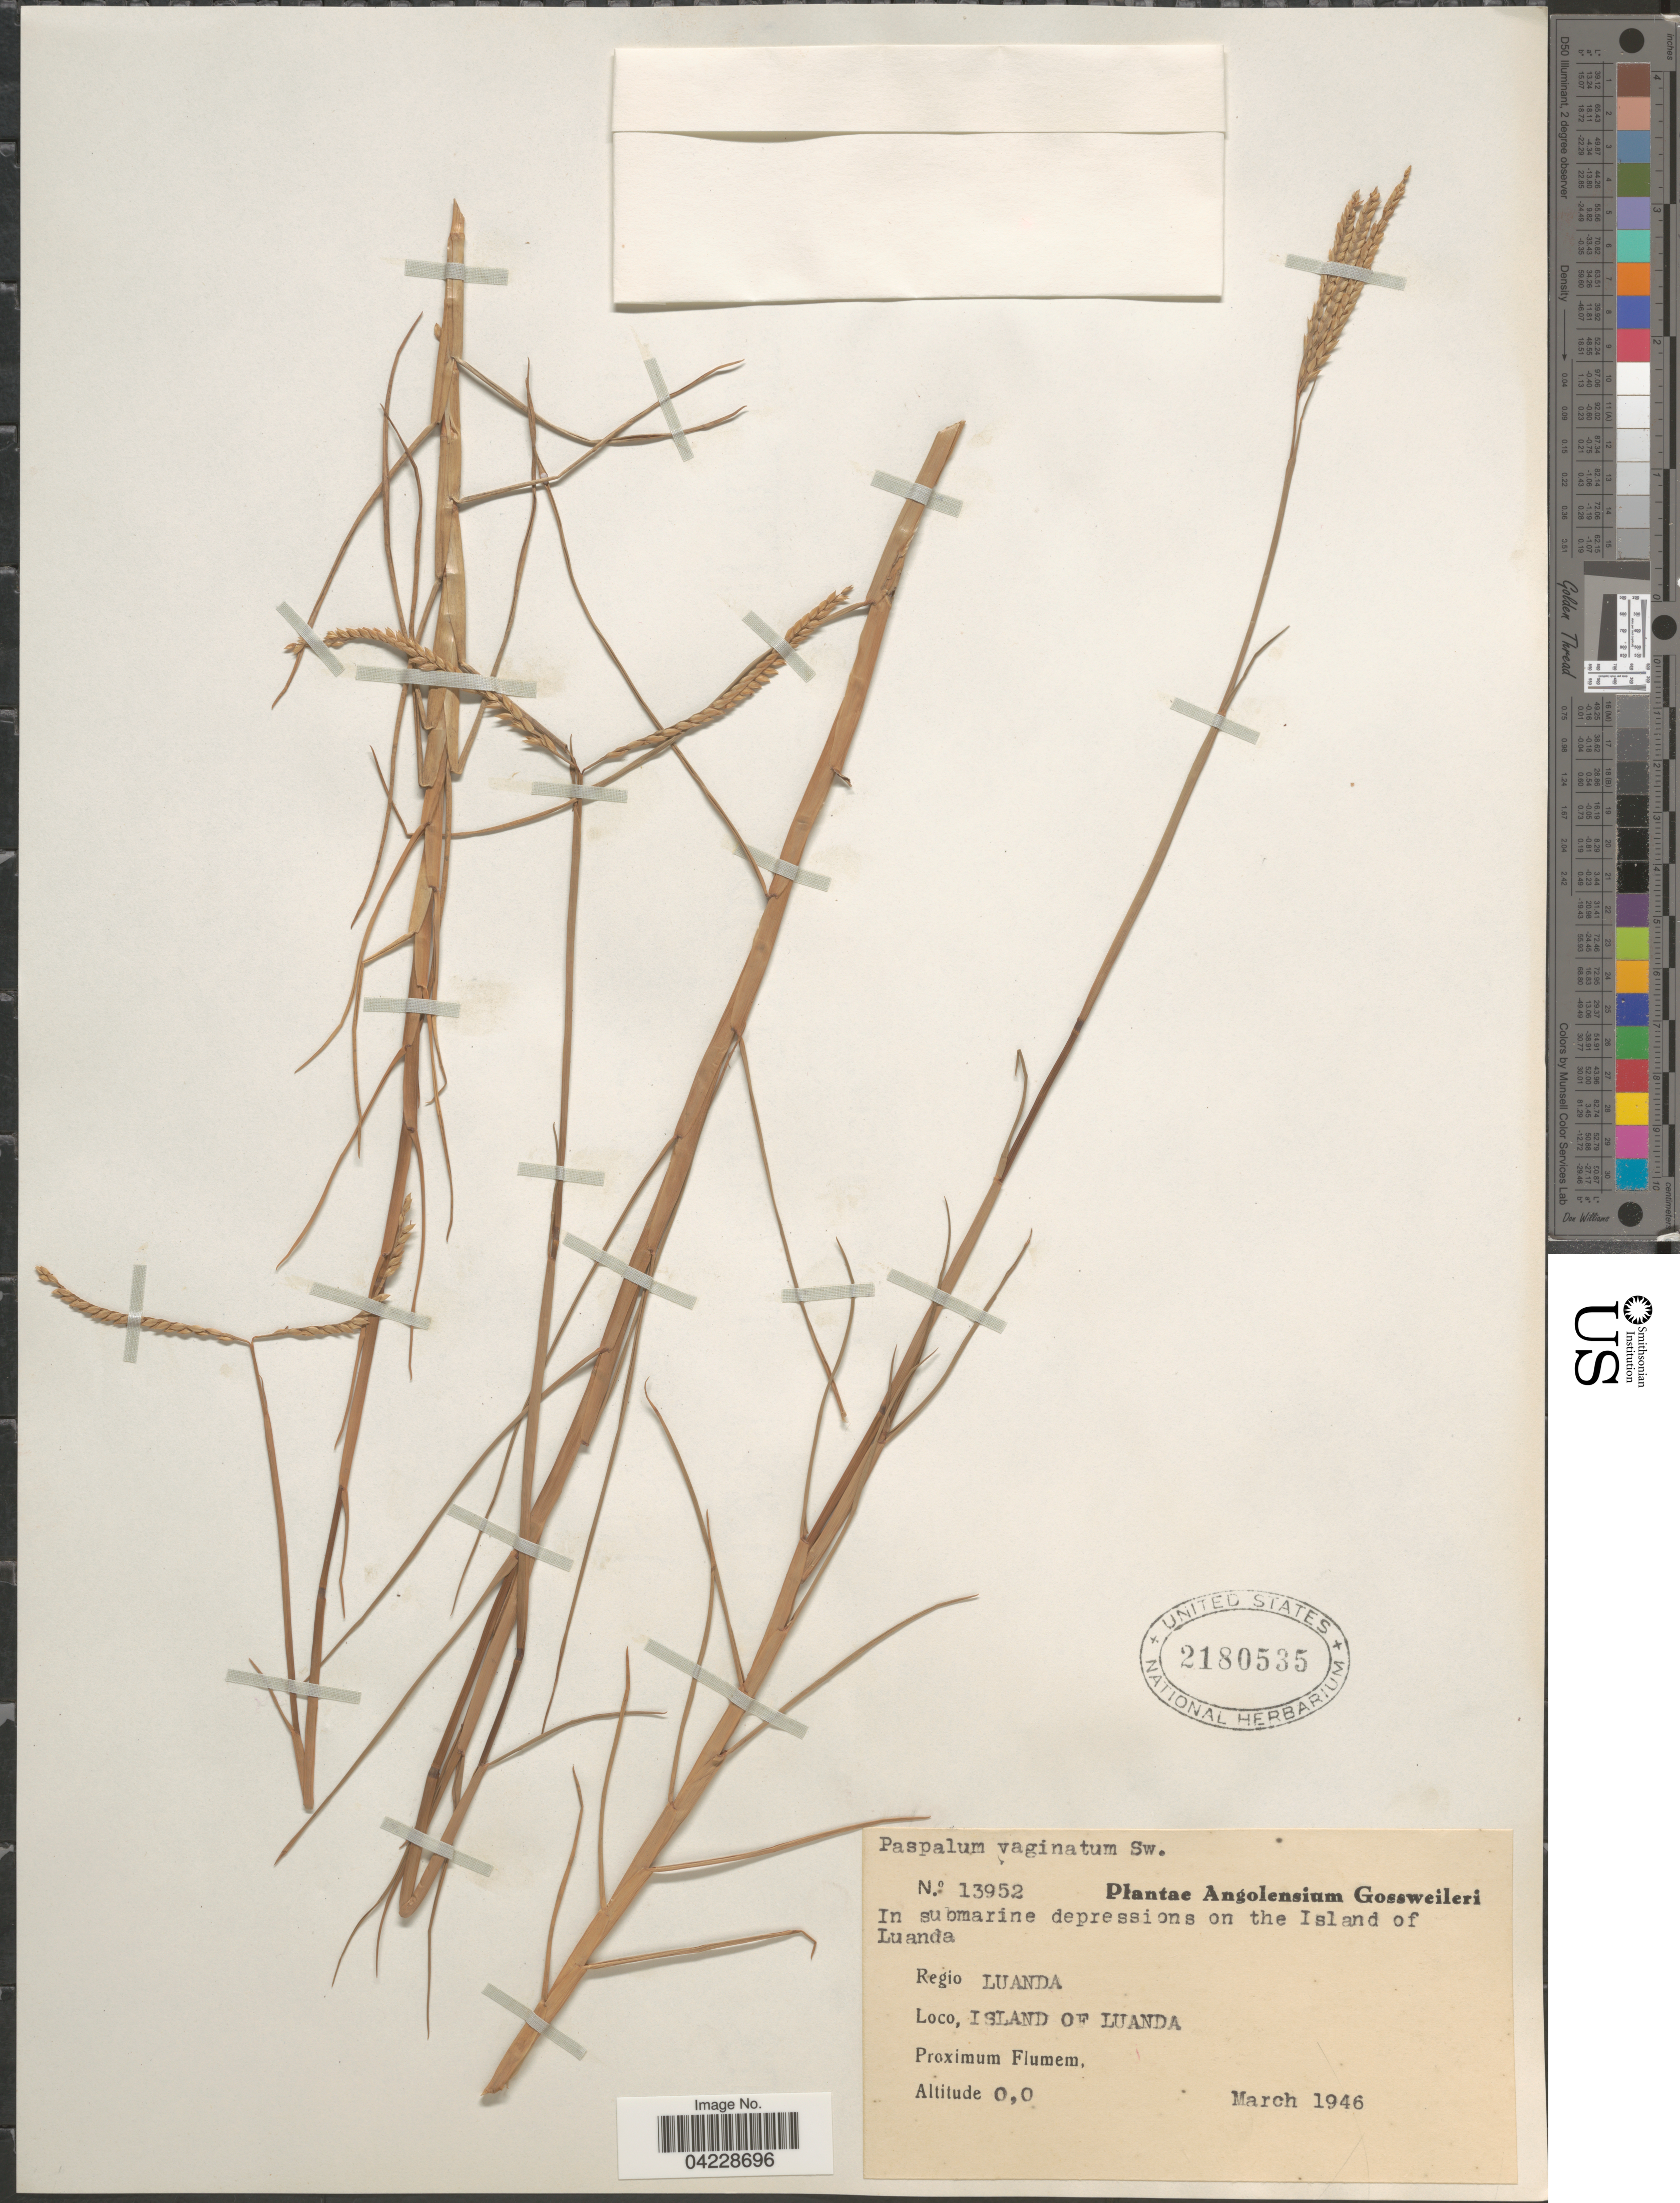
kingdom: Plantae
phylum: Tracheophyta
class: Liliopsida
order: Poales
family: Poaceae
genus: Paspalum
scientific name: Paspalum vaginatum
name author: Sw.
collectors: -. Gossweiler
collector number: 13952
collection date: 1946-03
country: Angola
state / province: Luanda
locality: Regio Luanda. Island of Luanda.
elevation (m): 0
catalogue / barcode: US 2180535